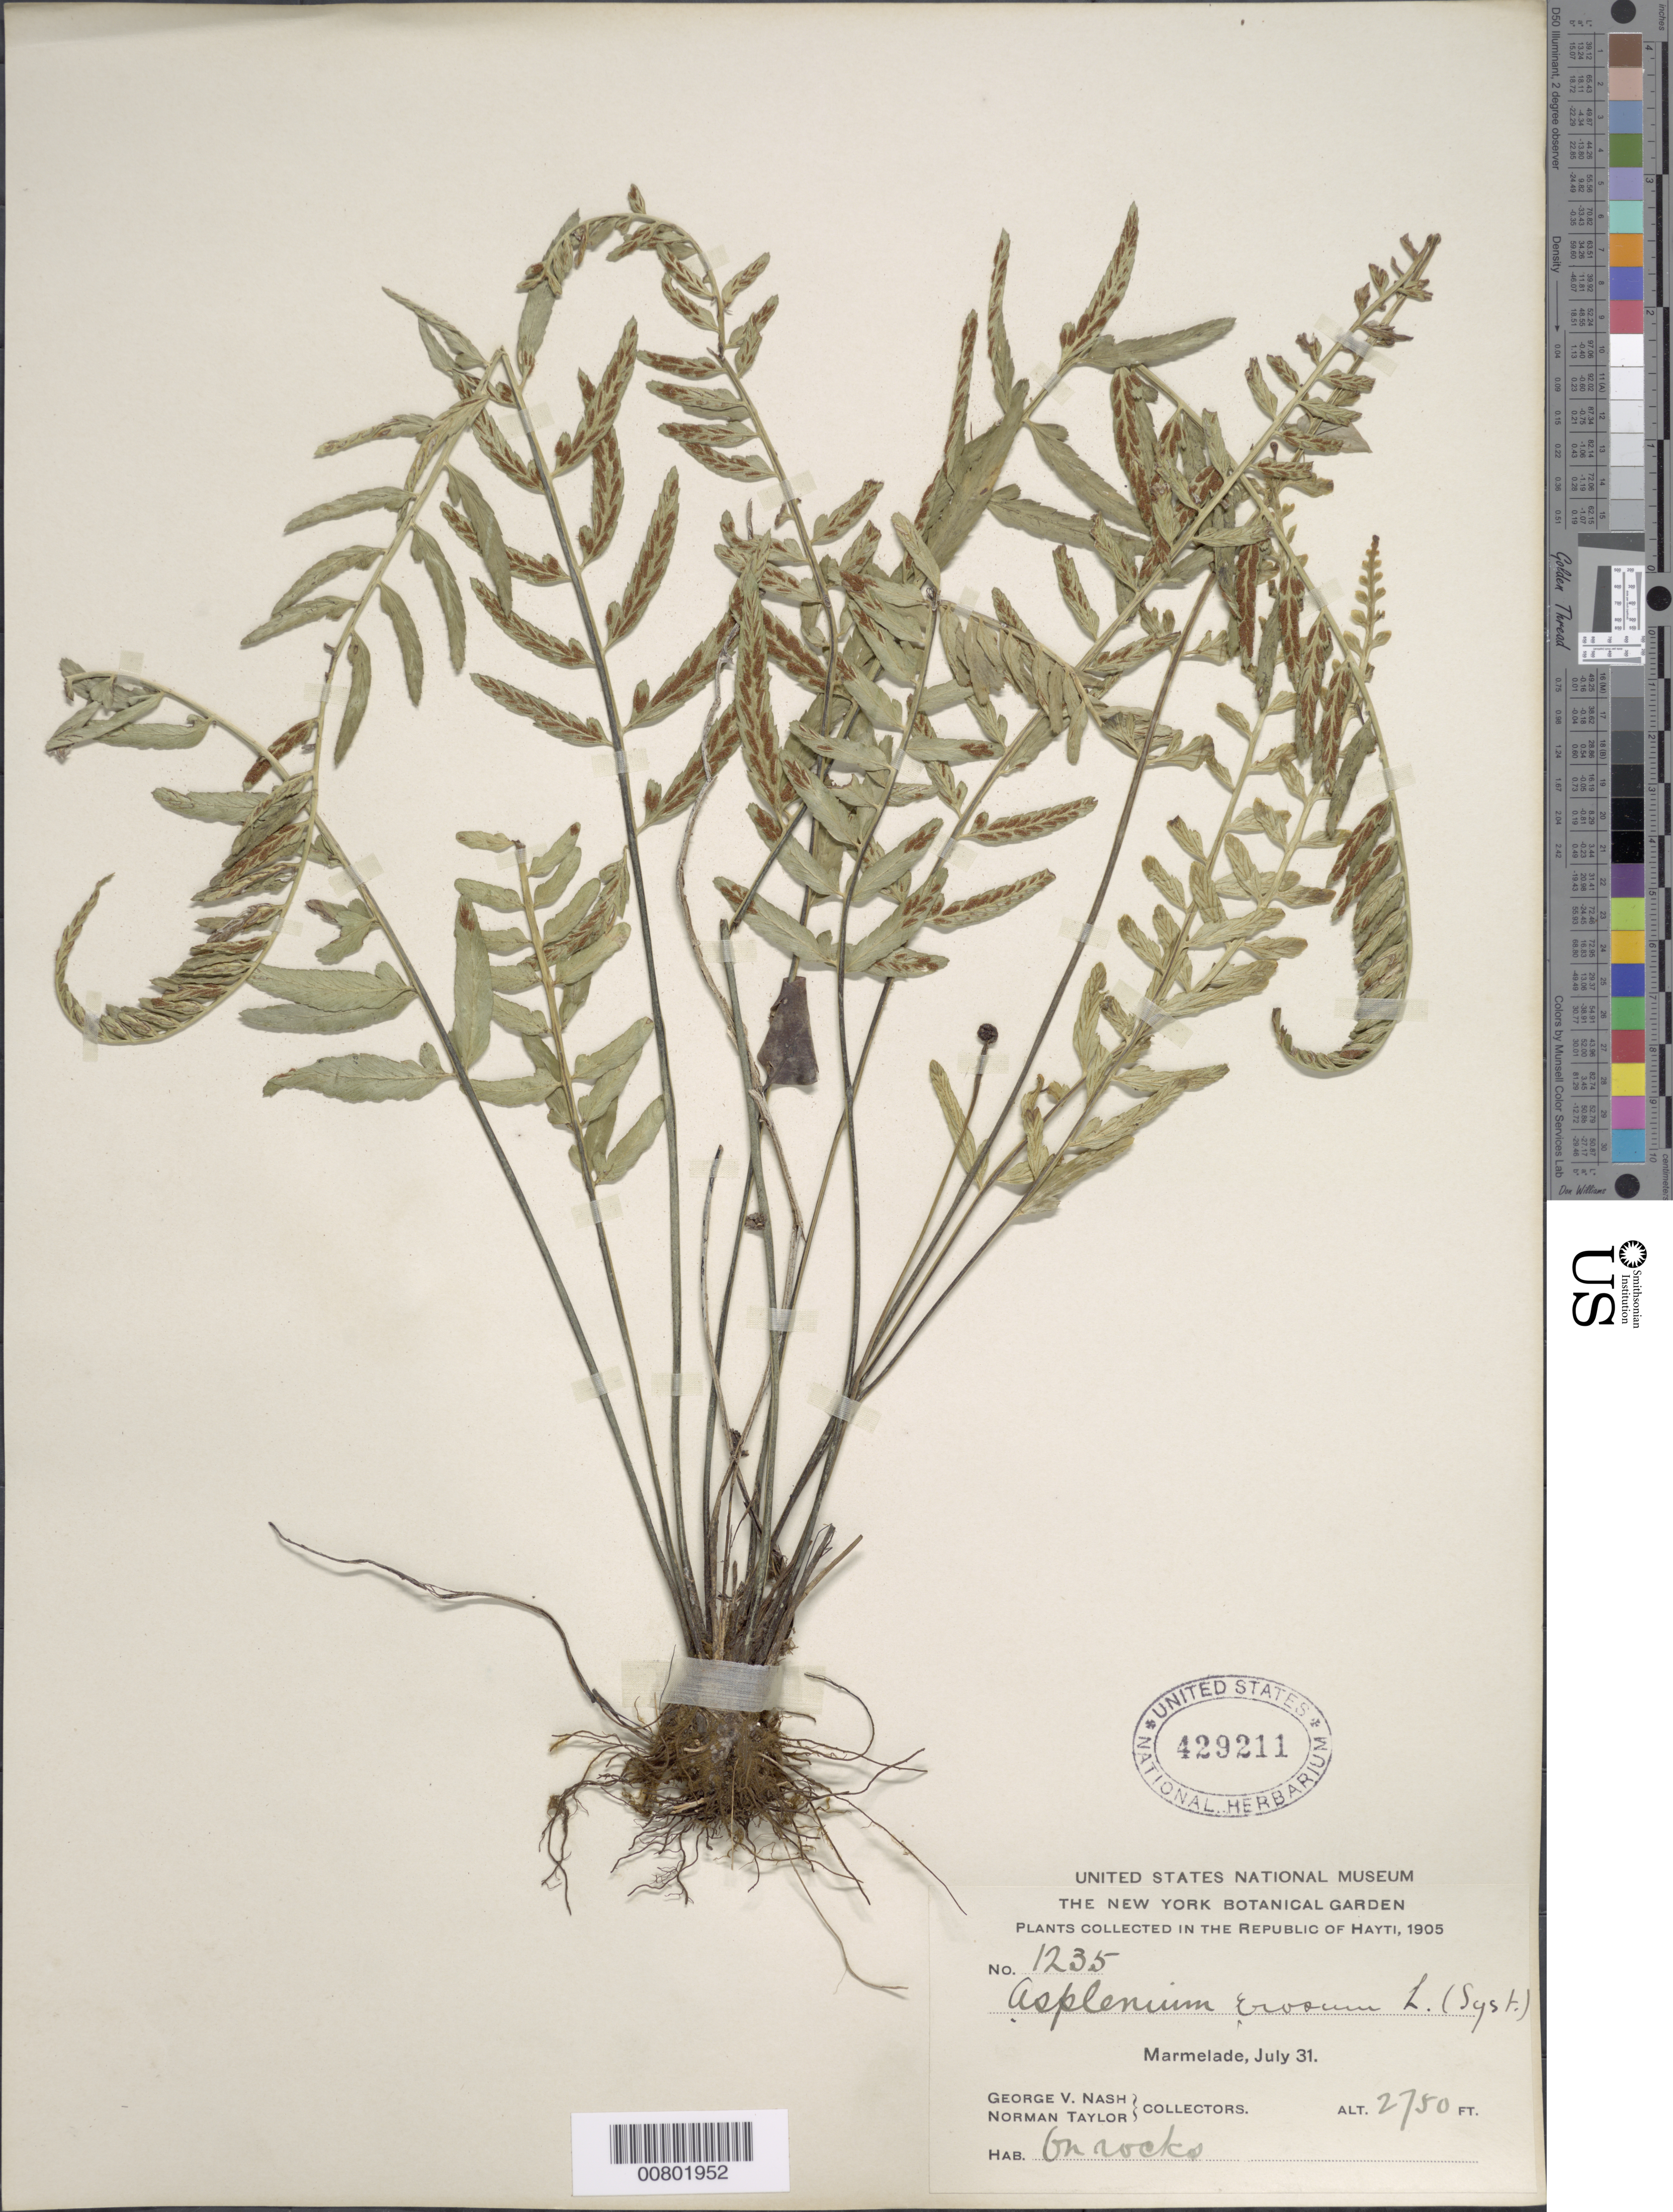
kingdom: Plantae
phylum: Tracheophyta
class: Polypodiopsida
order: Polypodiales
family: Aspleniaceae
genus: Asplenium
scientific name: Asplenium auritum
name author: Sw.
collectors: G. V. Nash & N. Taylor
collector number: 1235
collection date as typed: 31 Jul 1905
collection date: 1905-07-31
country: Haiti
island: Hispaniola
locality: Marmelade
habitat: On rocks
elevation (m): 838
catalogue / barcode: US 429211